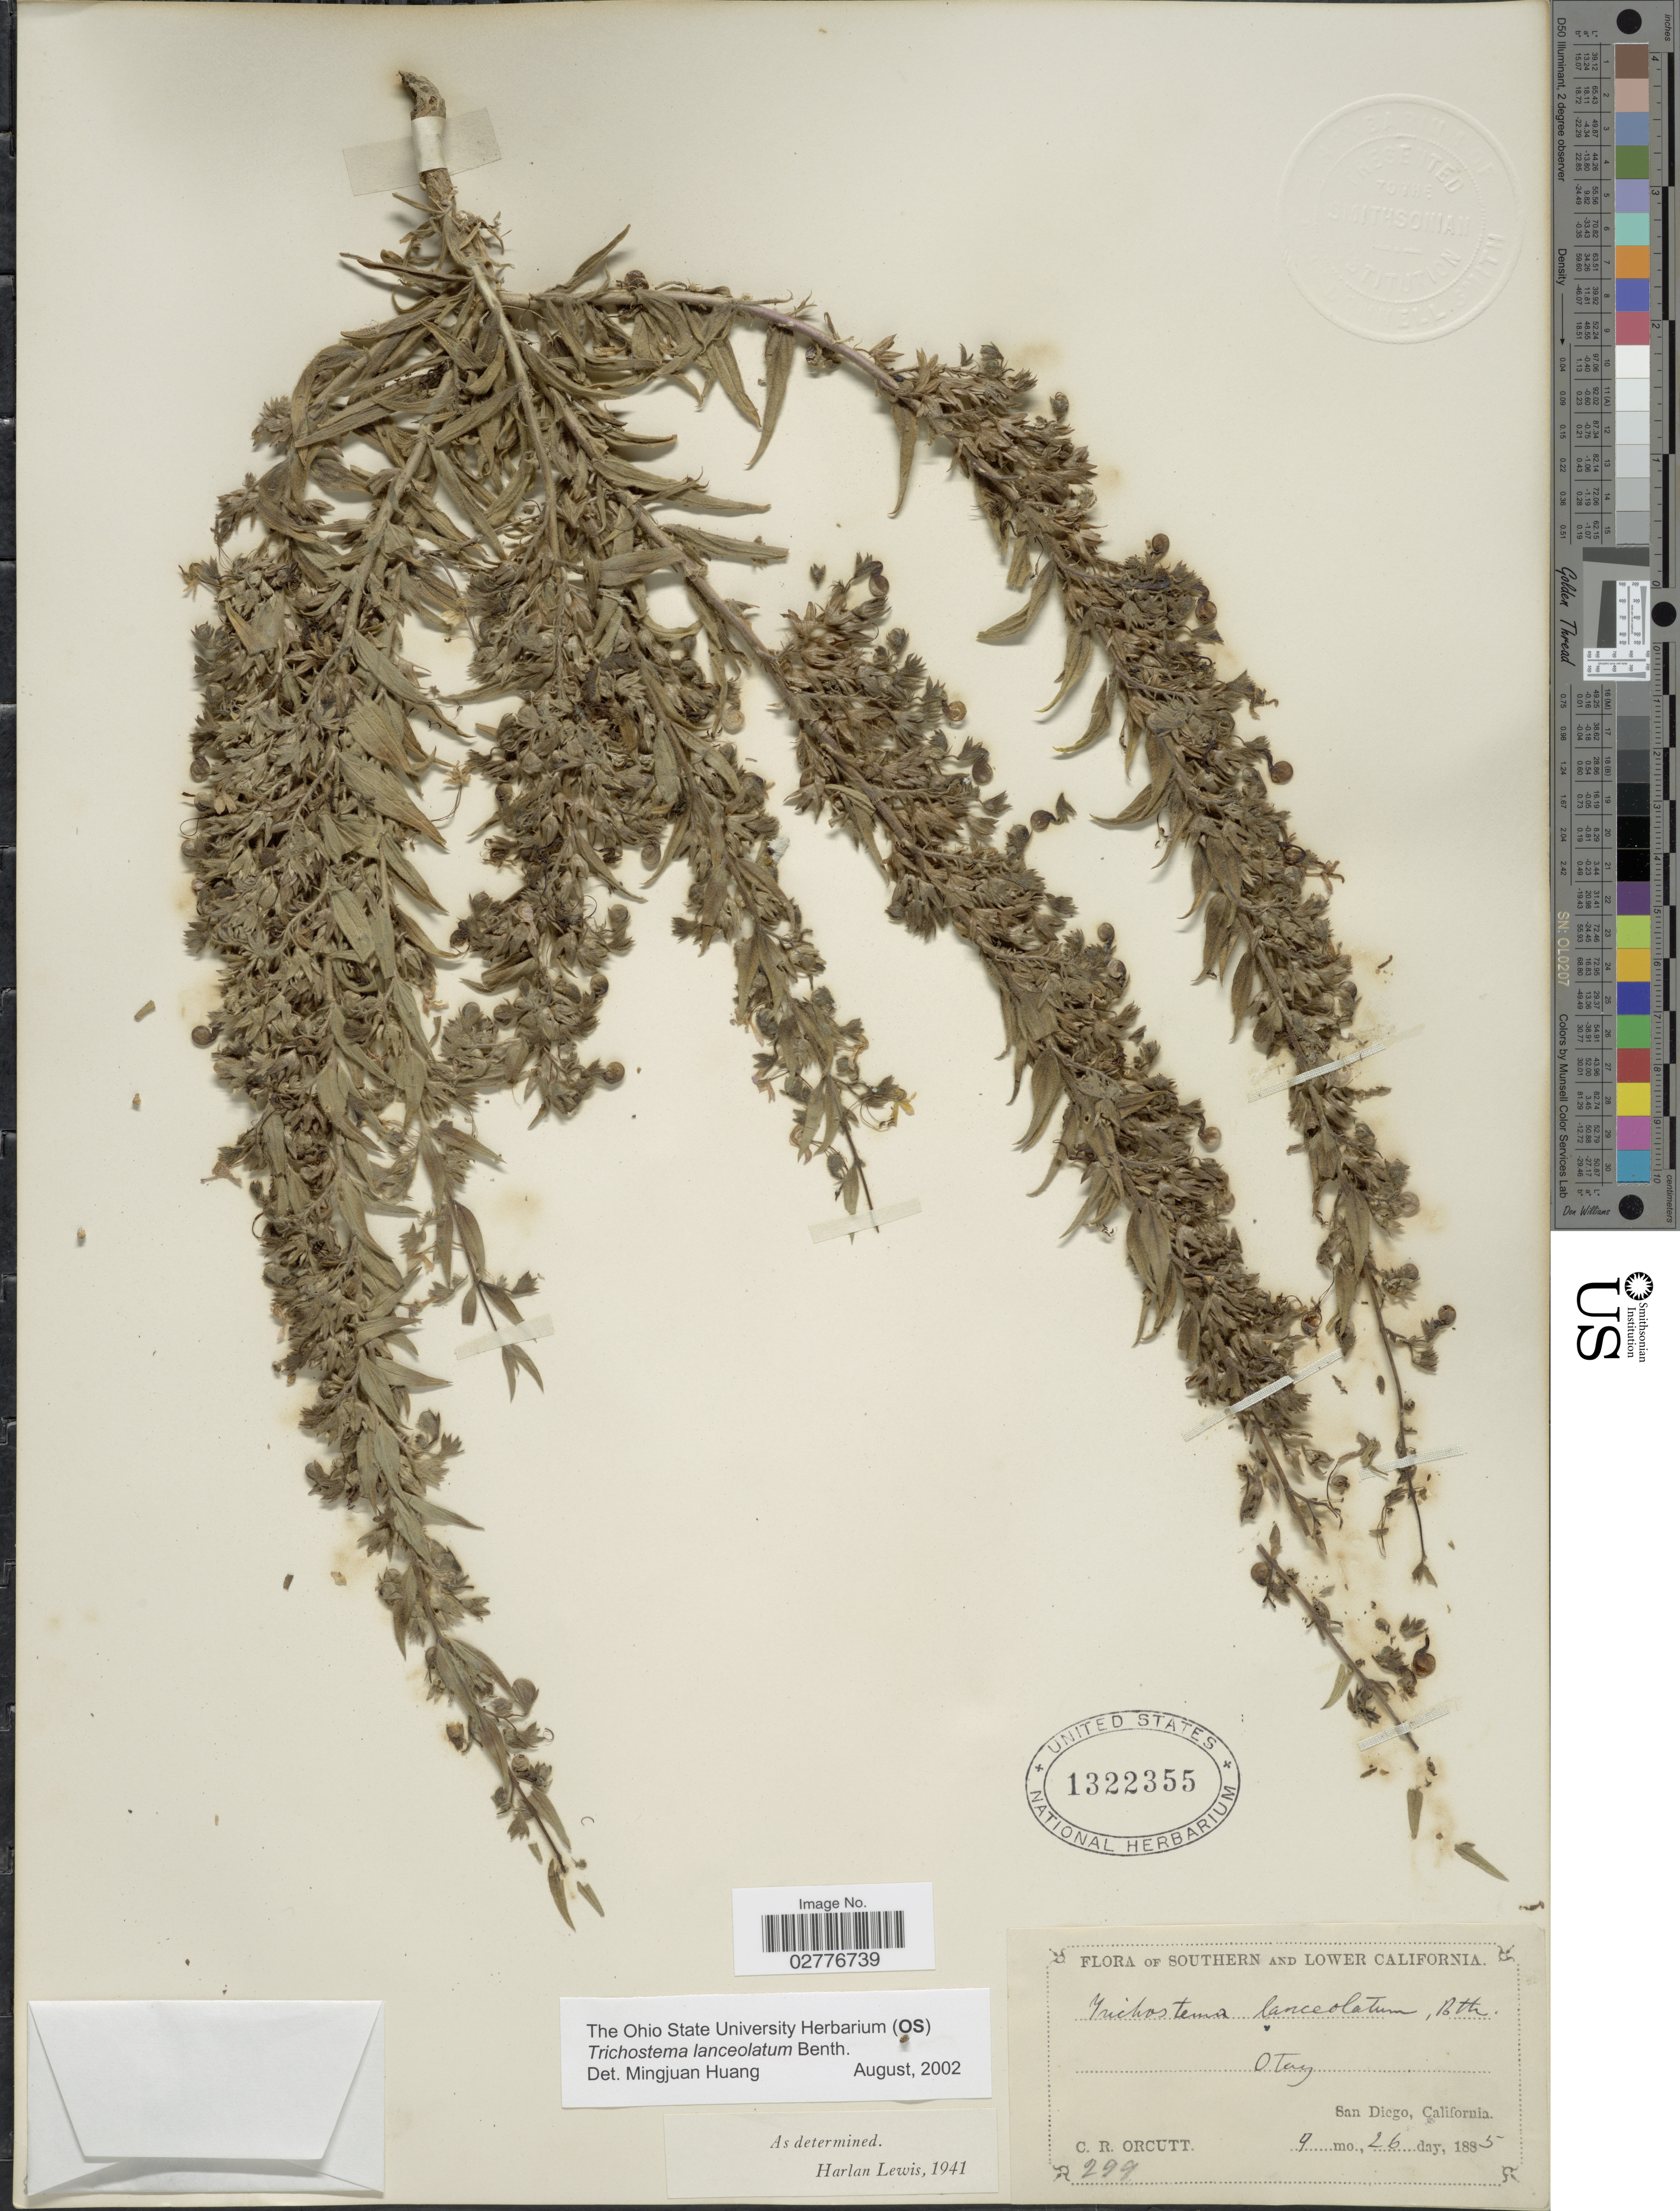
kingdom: Plantae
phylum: Tracheophyta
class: Magnoliopsida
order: Lamiales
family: Lamiaceae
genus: Trichostema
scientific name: Trichostema lanceolatum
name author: Benth.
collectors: C. R. Orcutt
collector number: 299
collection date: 1885-04-26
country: United States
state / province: California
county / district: San Diego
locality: Southern and Lower California. Otay. San Diego.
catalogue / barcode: US 1322355